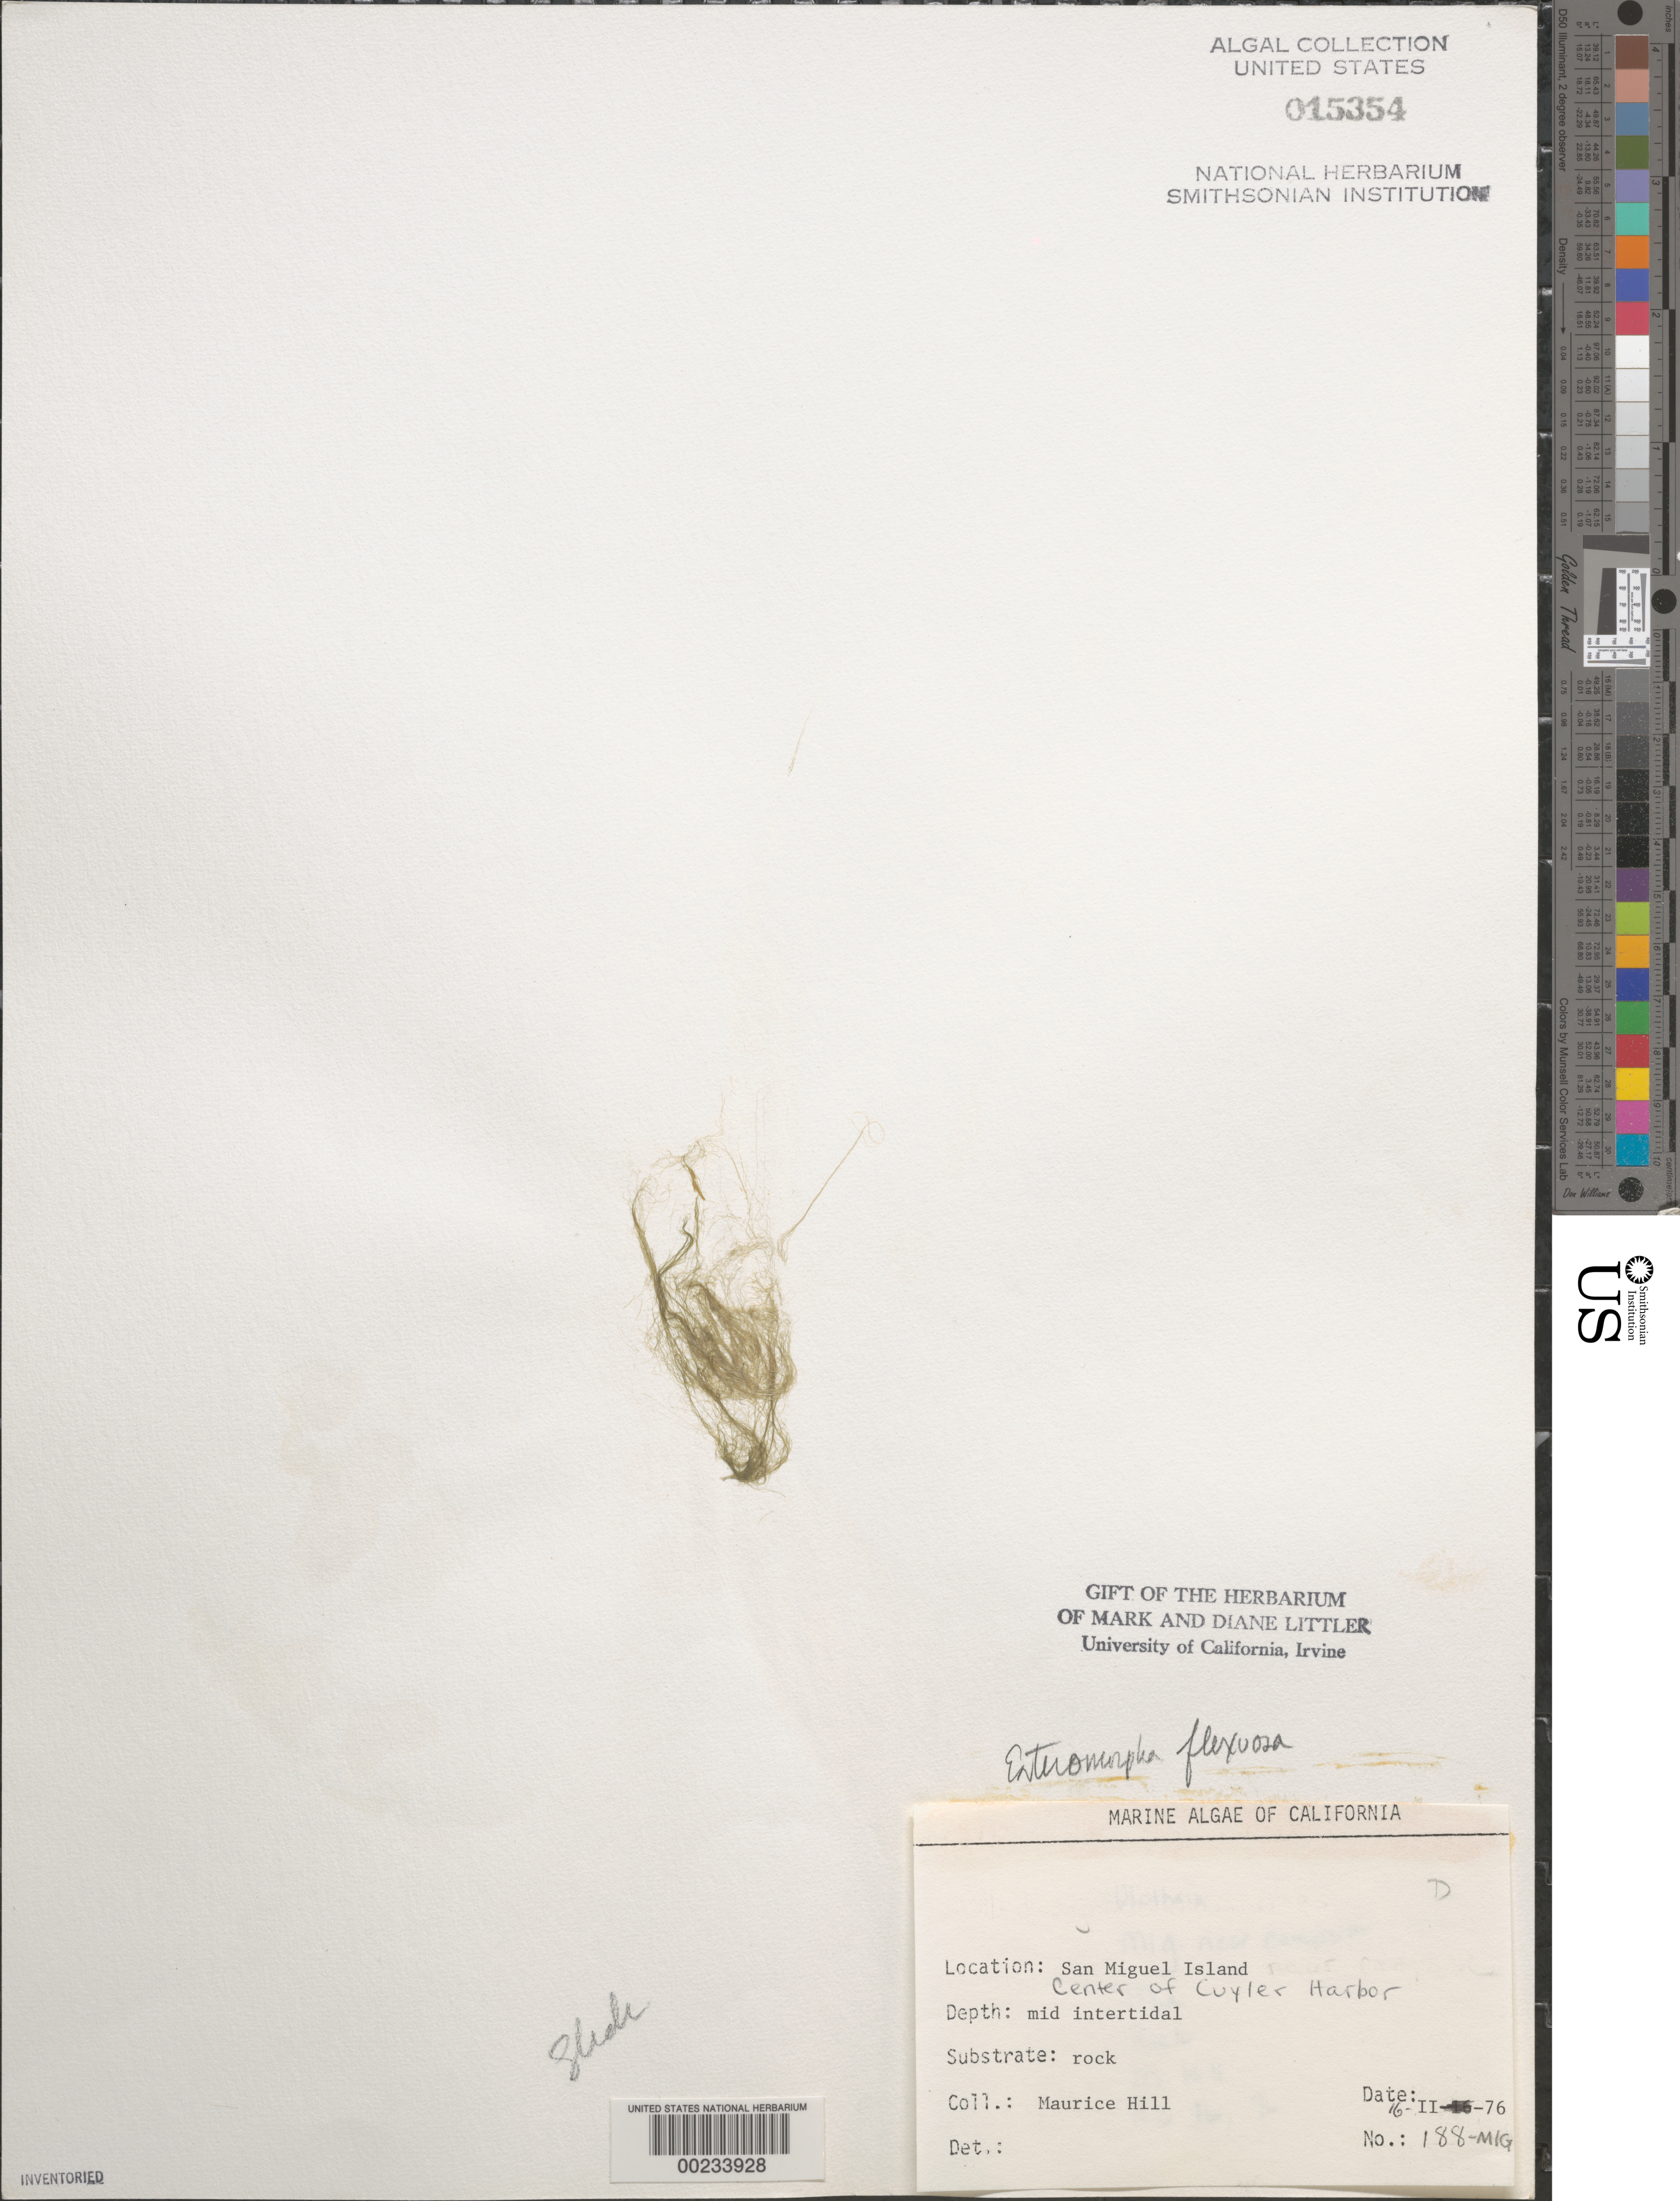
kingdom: Plantae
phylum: Chlorophyta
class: Ulvophyceae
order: Ulvales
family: Ulvaceae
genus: Ulva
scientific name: Ulva flexuosa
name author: Wulfen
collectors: M. Hill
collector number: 188-mig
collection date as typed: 16 Feb 1976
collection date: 1976-02-16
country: United States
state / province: California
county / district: Santa Barbara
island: San Miguel Island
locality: Cuyler Harbor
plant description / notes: BLM-SOCALBIGHT Rocky Intertidal Survey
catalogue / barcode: US 15354